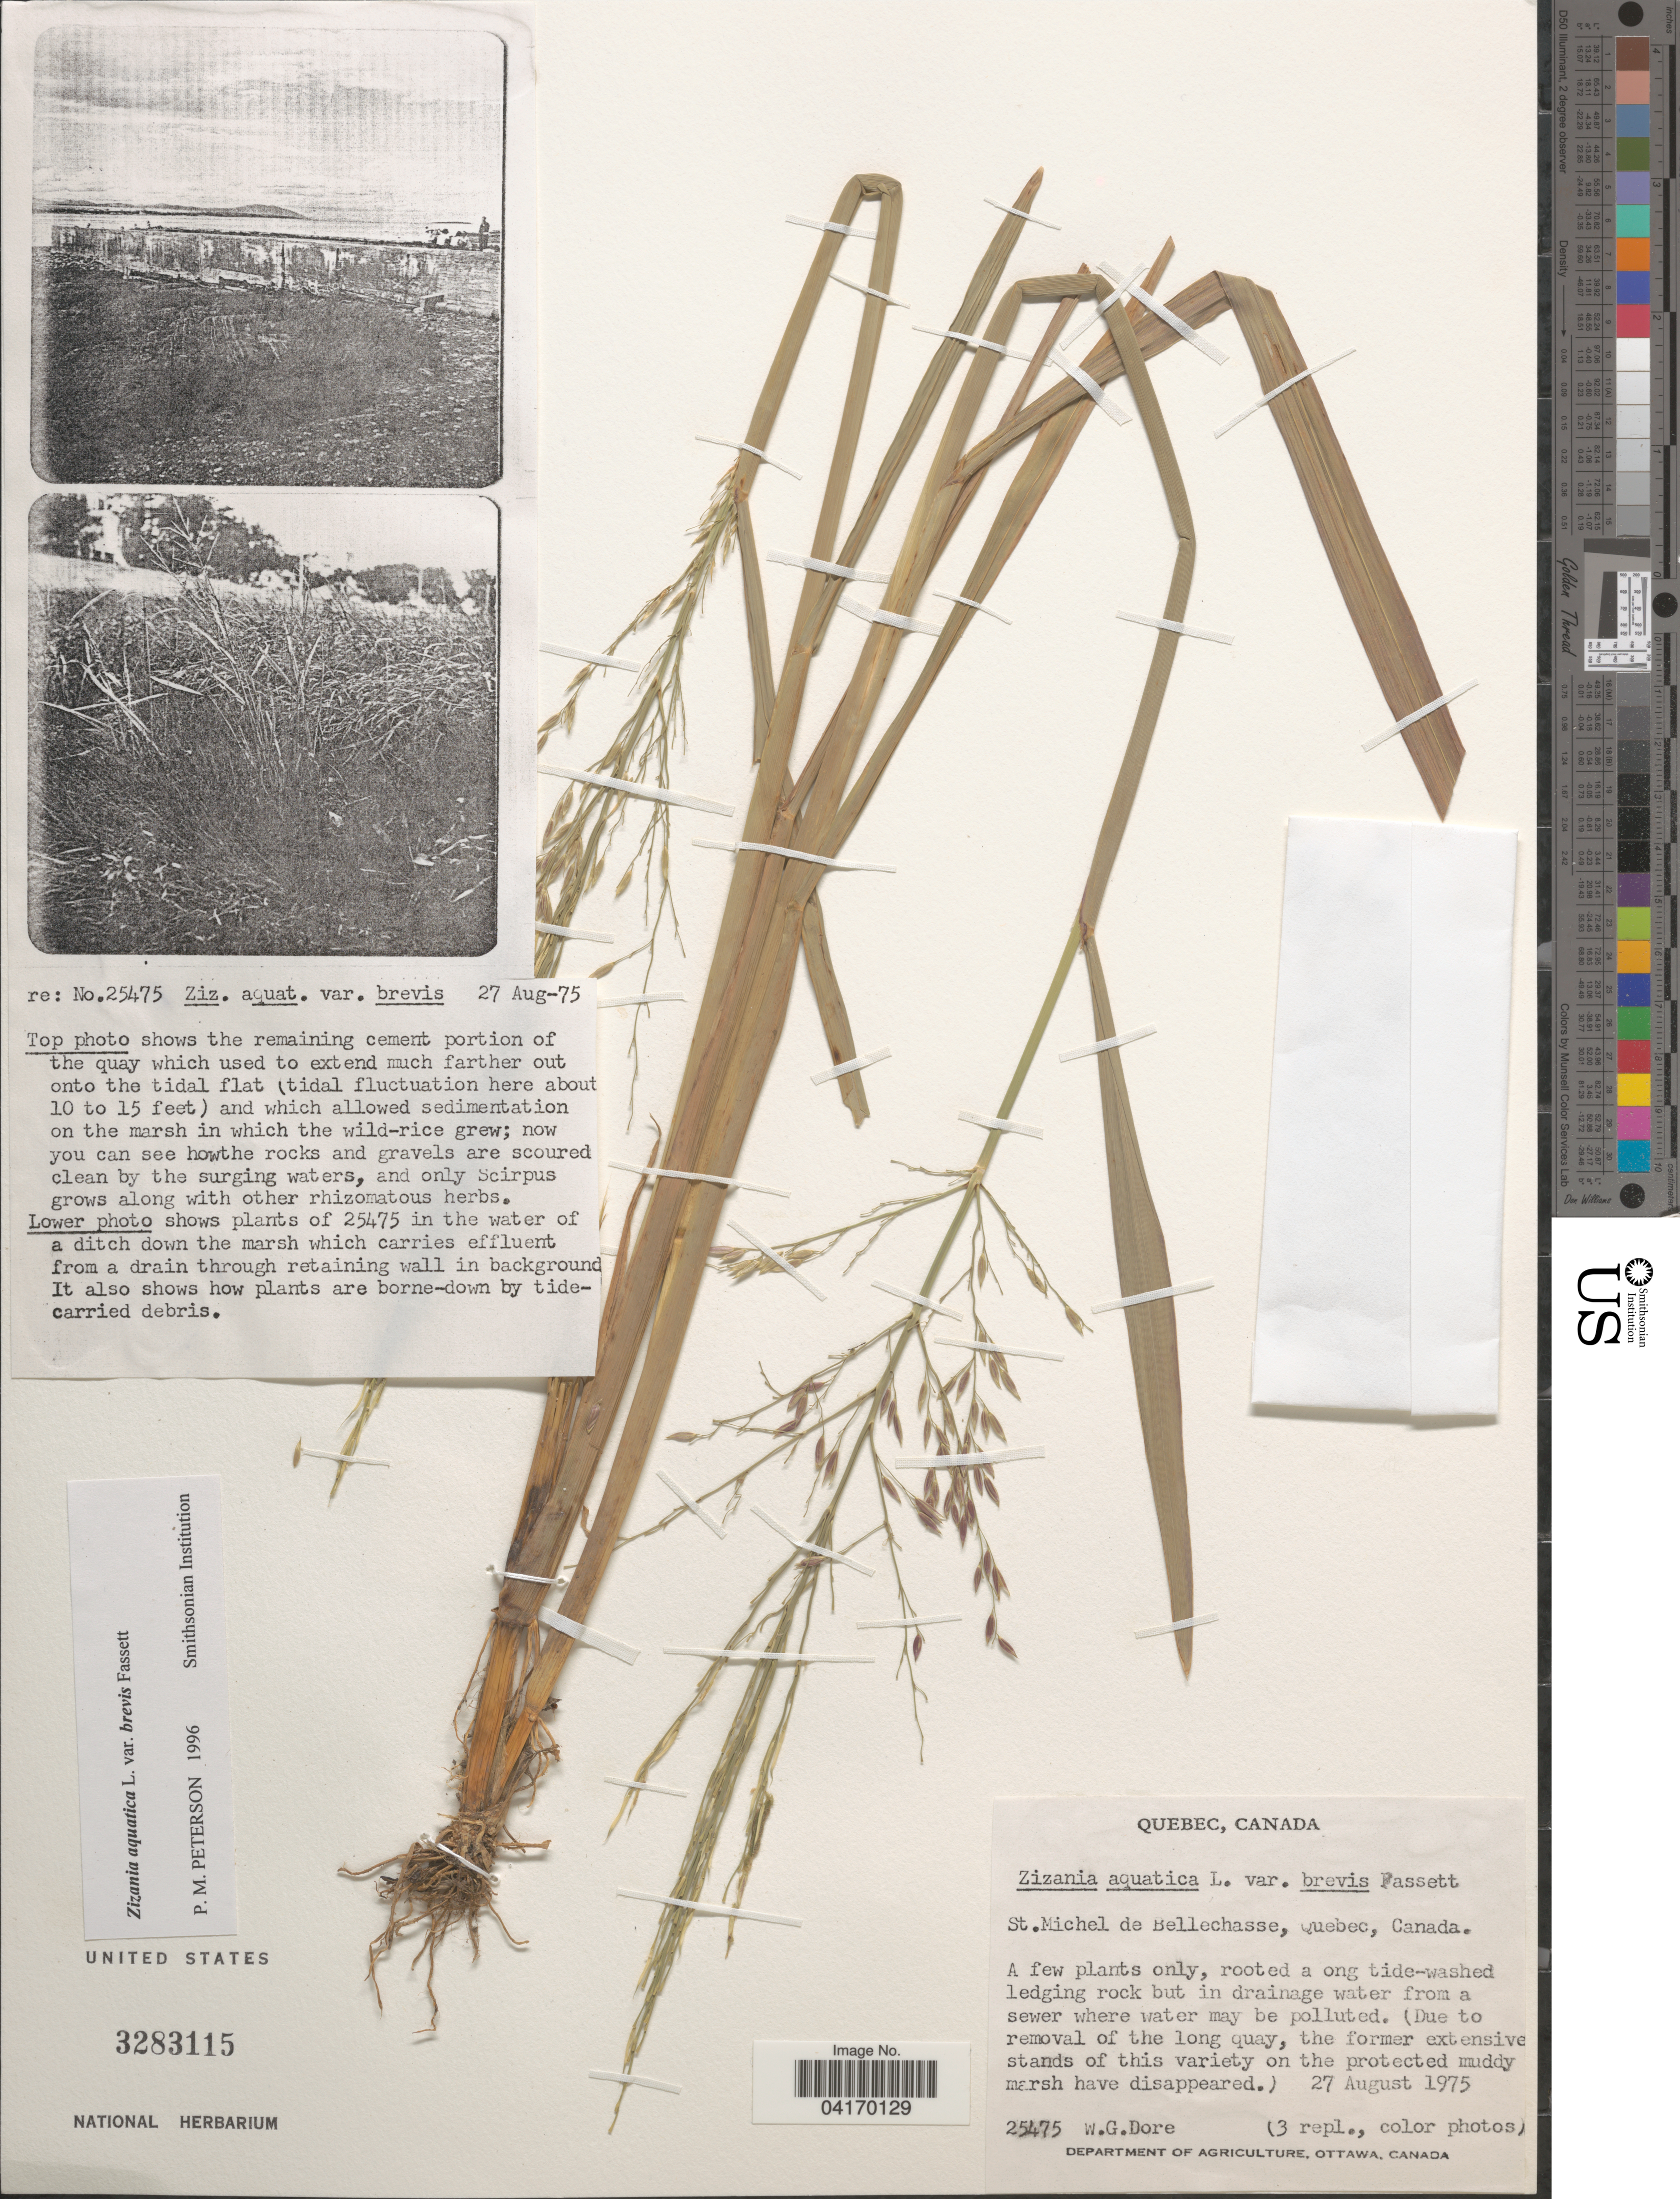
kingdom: Plantae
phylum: Tracheophyta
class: Liliopsida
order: Poales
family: Poaceae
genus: Zizania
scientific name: Zizania aquatica var. brevis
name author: Fassett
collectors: W. Dore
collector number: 25475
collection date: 1975-08-27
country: Canada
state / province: Quebec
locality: St. Michel de Bellechasse.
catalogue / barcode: US 3283115